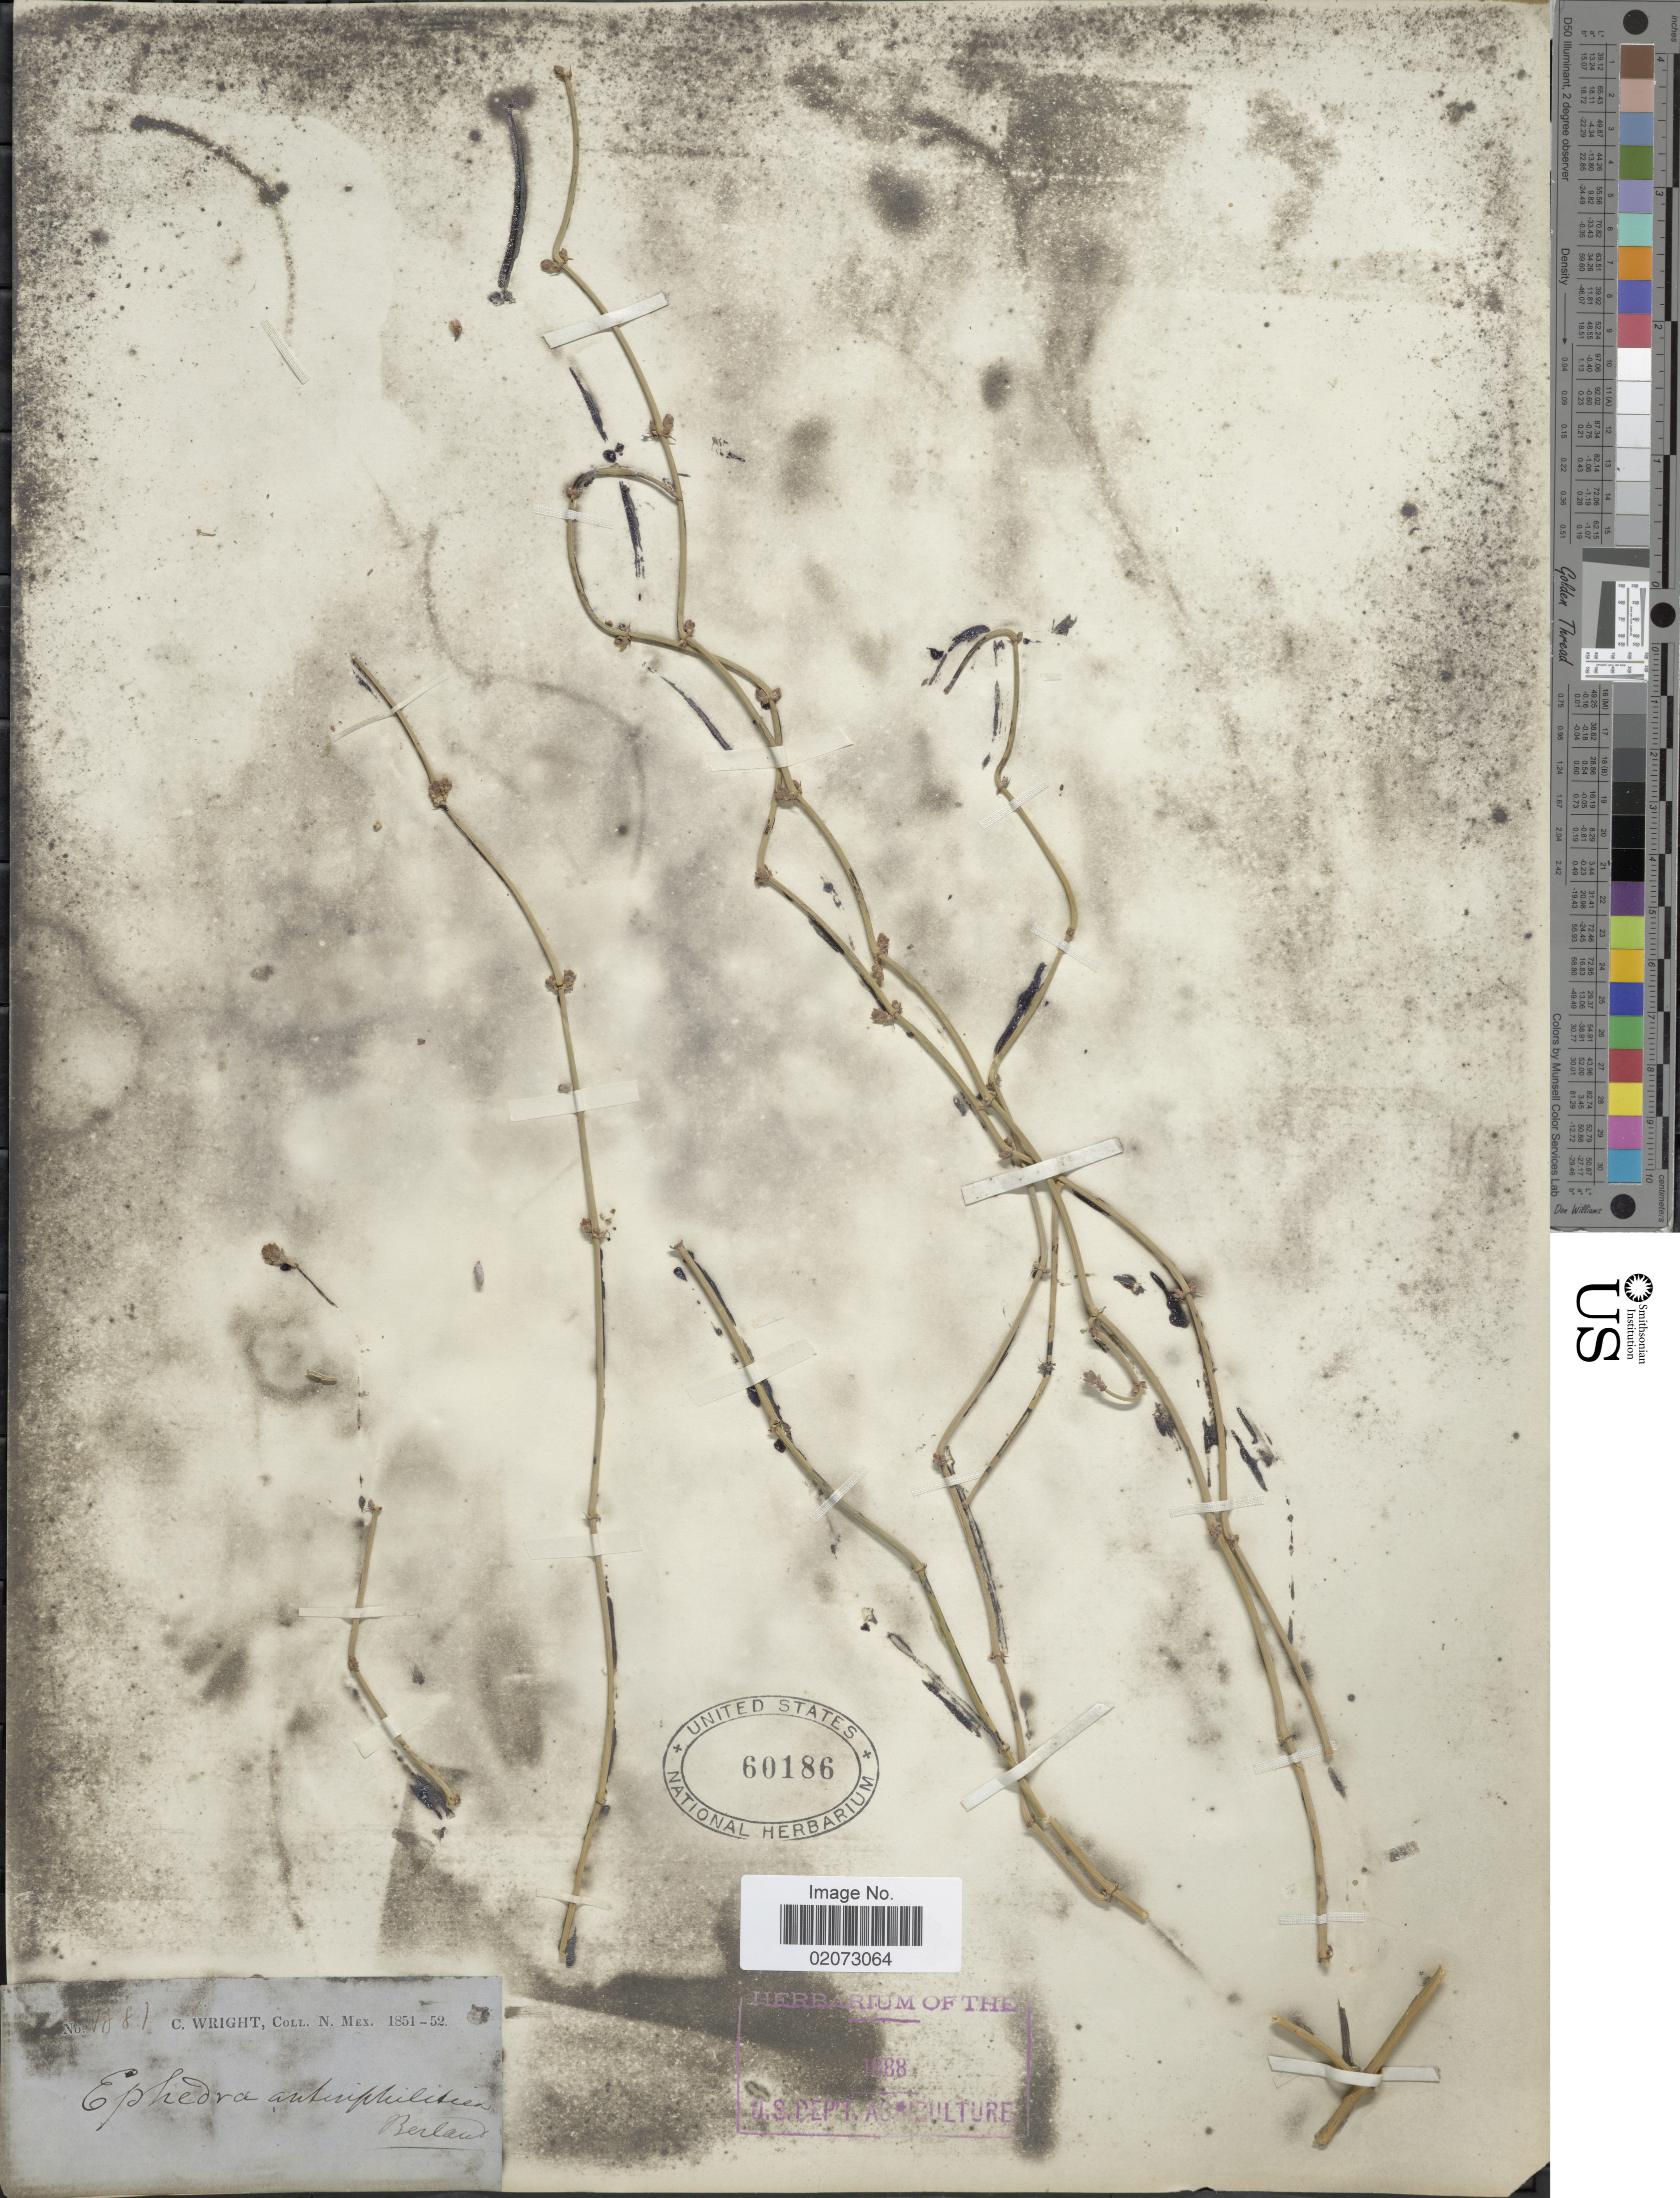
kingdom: Plantae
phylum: Tracheophyta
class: Gnetopsida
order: Ephedrales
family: Ephedraceae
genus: Ephedra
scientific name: Ephedra antisyphilitica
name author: Berland. ex C.A. Mey.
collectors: C. Wright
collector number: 1881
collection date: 1851/1852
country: United States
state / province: New Mexico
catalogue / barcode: US 60186